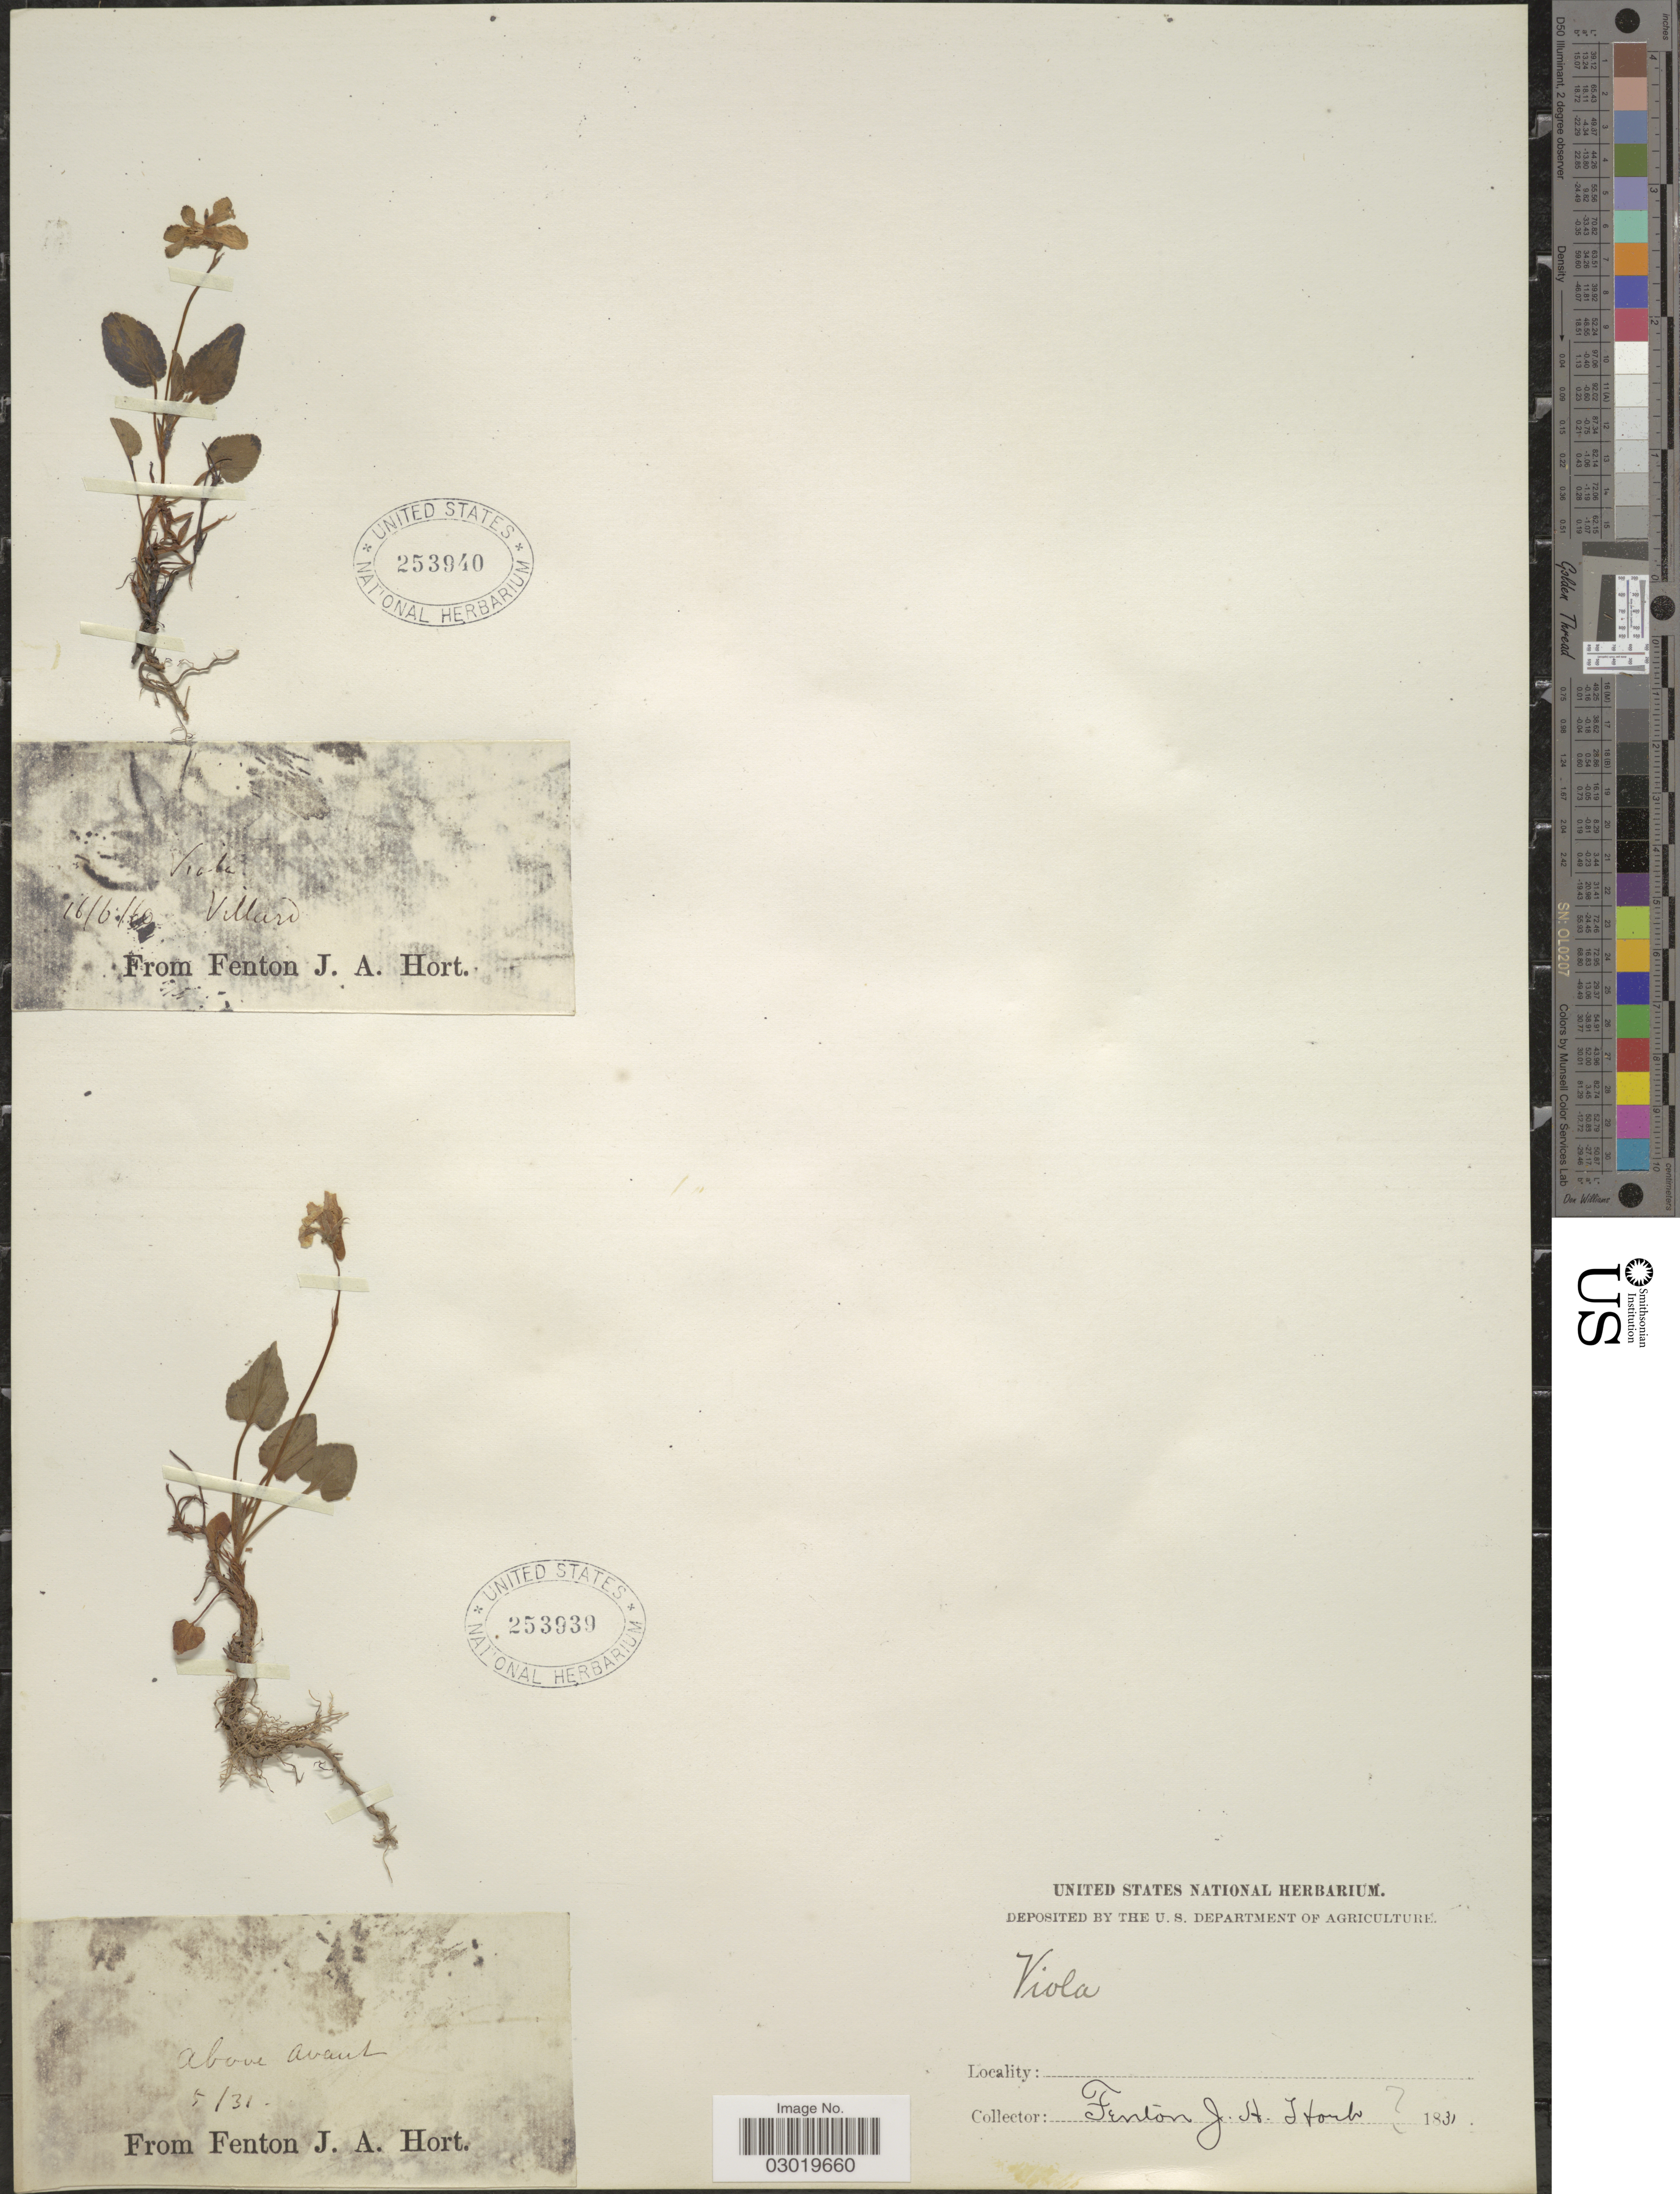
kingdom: Plantae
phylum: Tracheophyta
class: Magnoliopsida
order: Malpighiales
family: Violaceae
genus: Viola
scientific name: Viola sp.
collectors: F. Hort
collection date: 1831-05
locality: Above Avant.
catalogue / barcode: US 253939